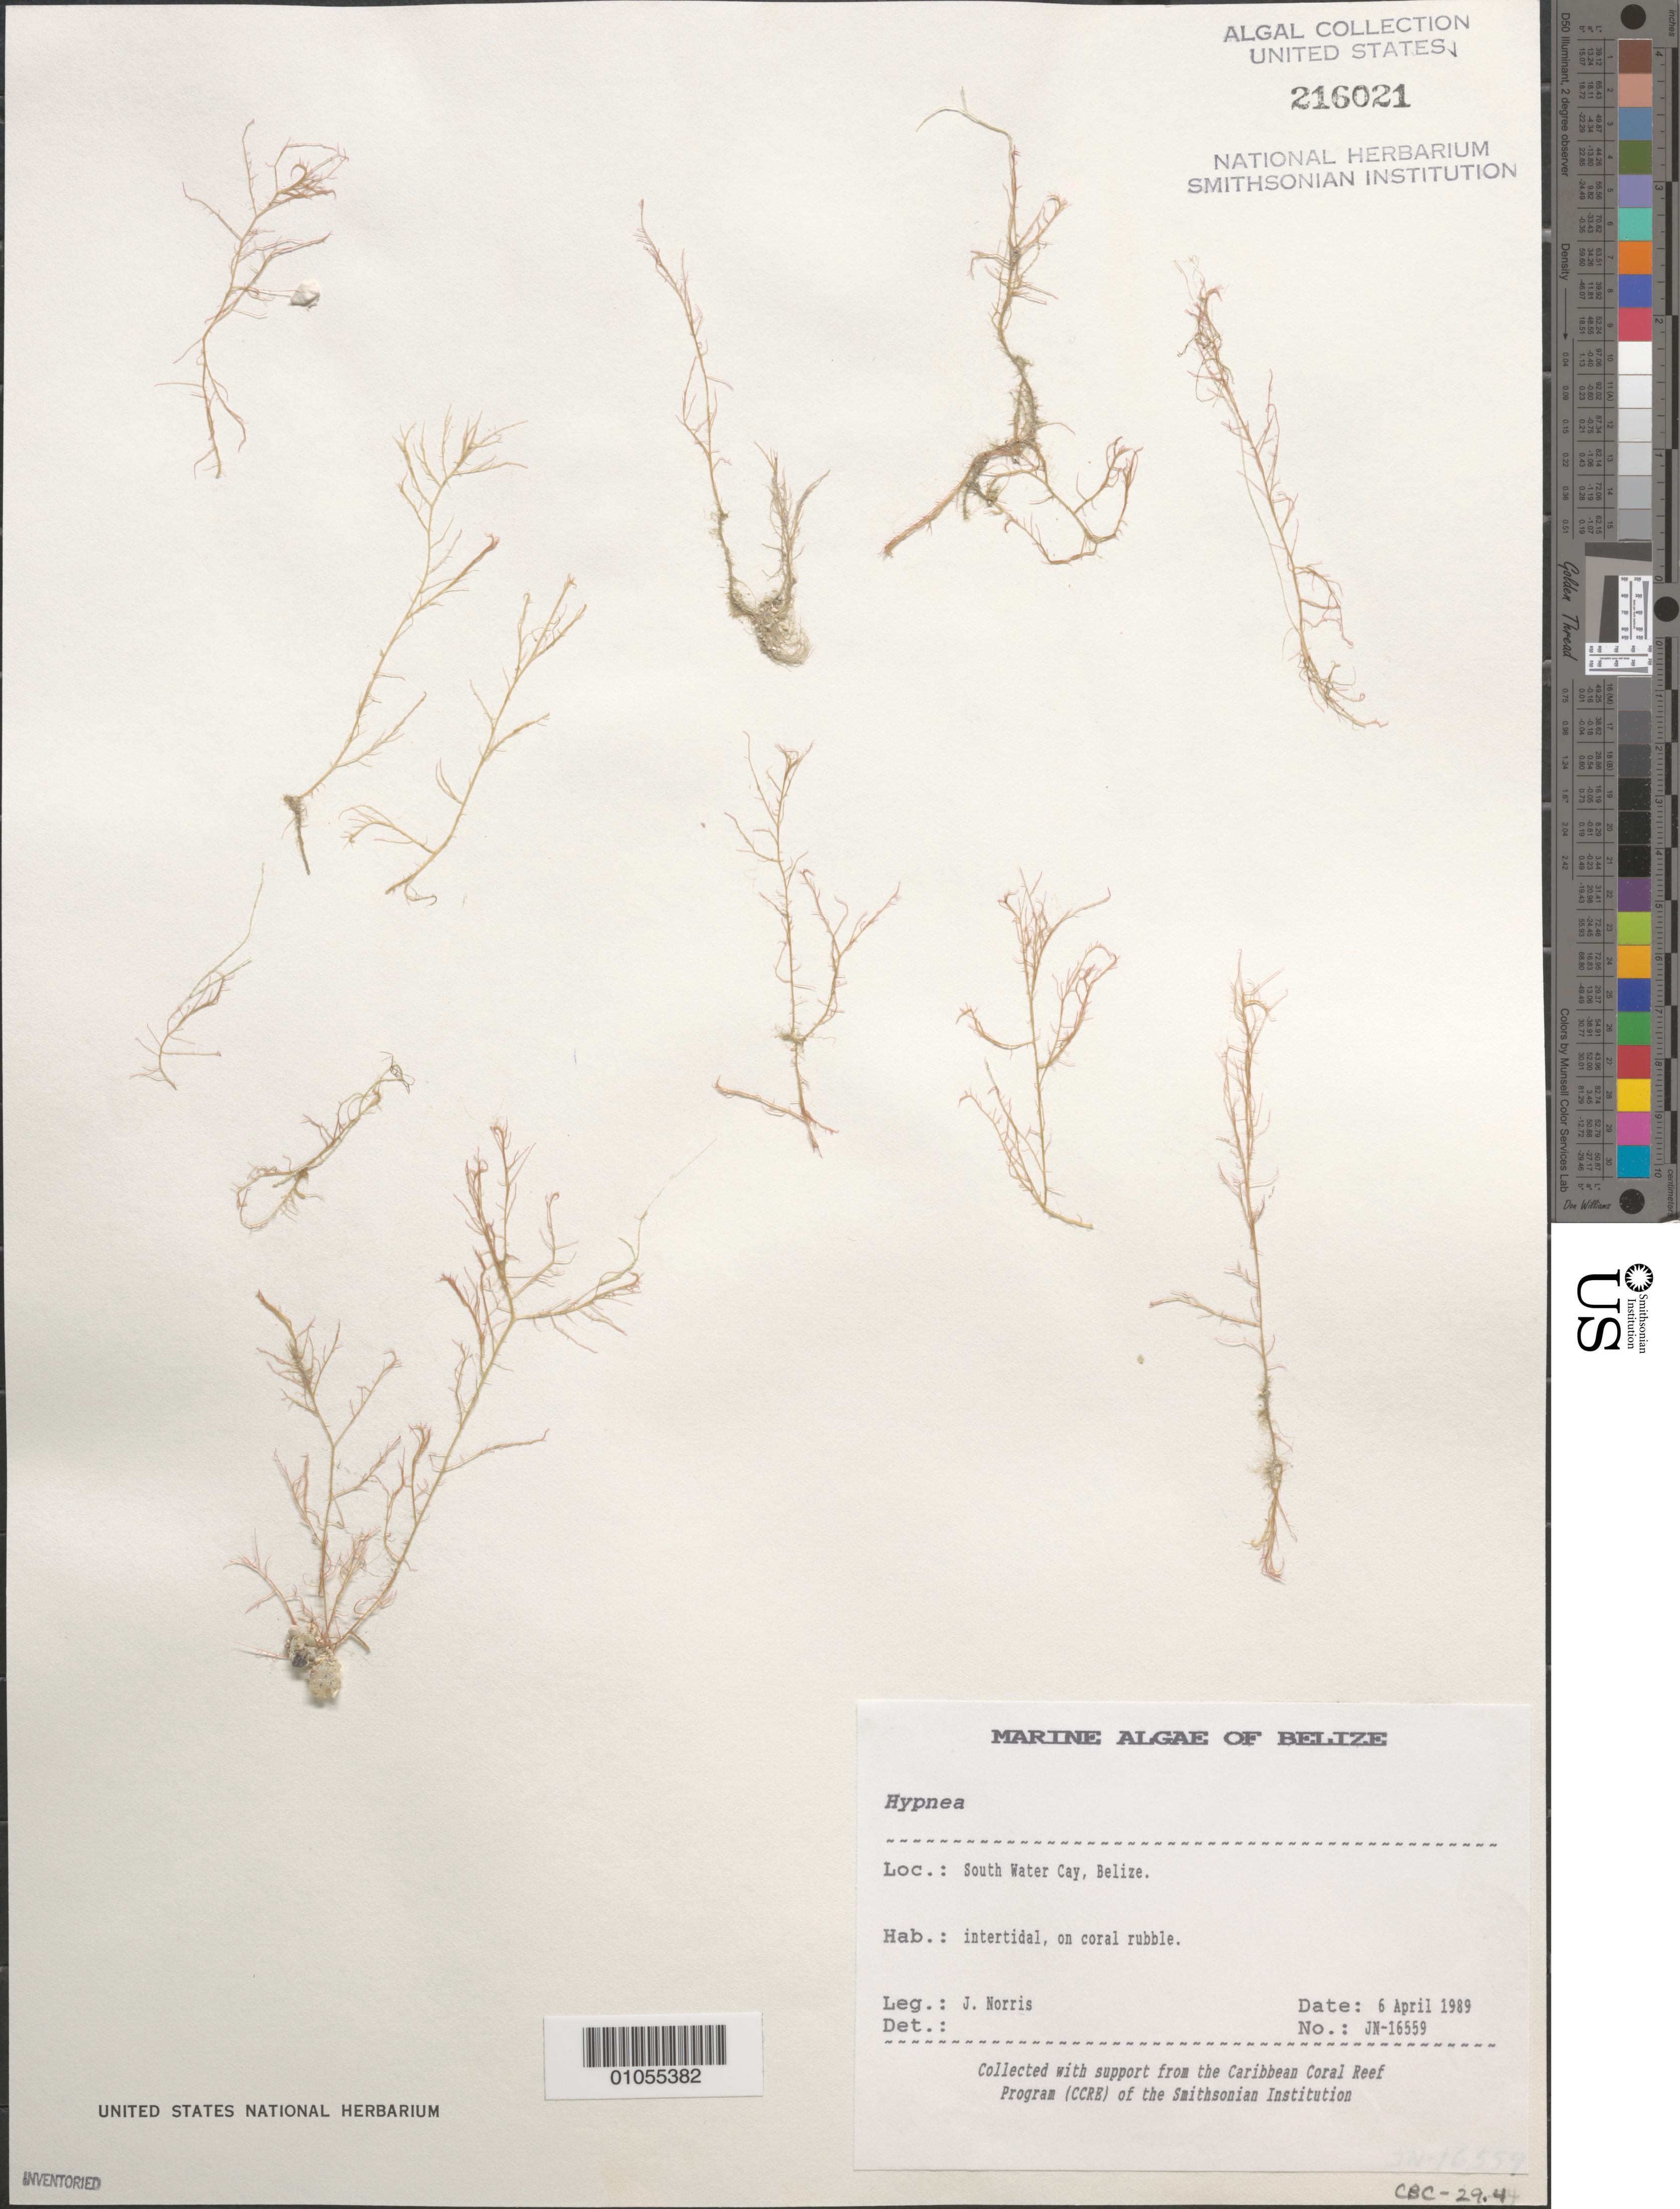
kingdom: Plantae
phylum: Rhodophyta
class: Florideophyceae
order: Gigartinales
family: Cystocloniaceae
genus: Hypnea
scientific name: Hypnea sp.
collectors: J. N. Norris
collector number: JN-16559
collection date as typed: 06 Apr 1989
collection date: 1989-04-06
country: Belize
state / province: Stann Creek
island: South Water Cay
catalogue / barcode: US 216021